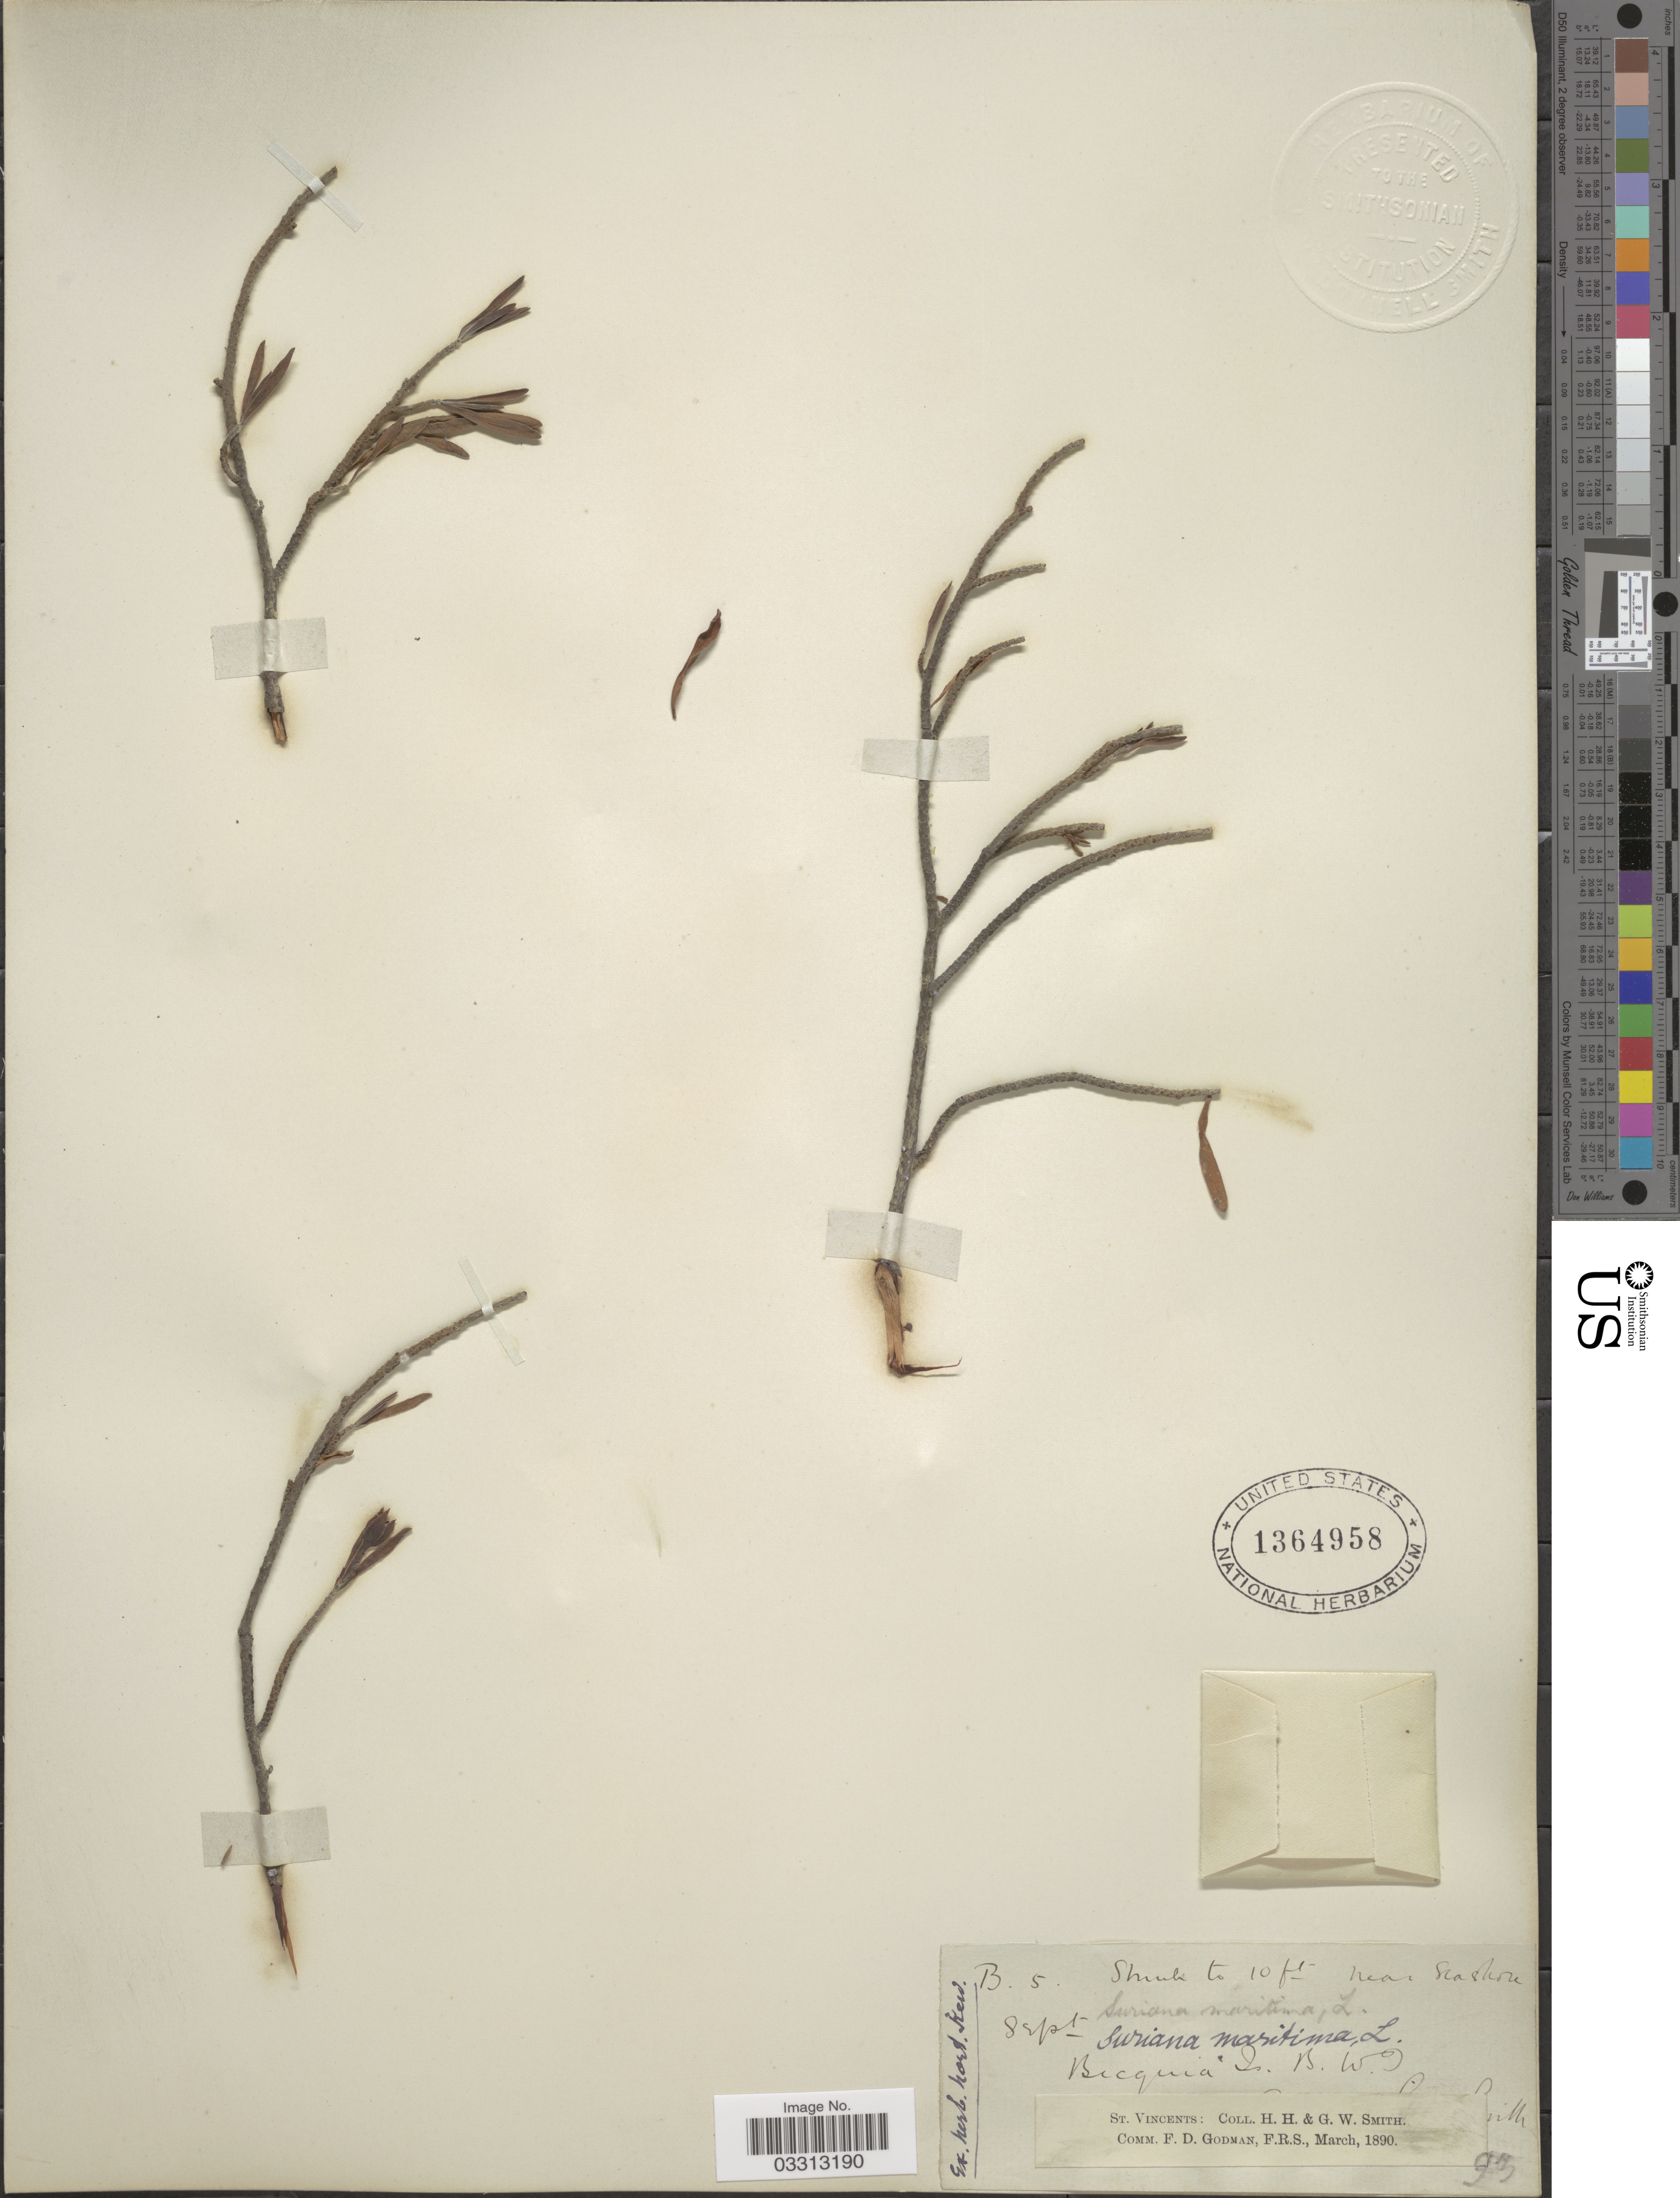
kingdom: Plantae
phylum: Tracheophyta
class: Magnoliopsida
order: Fabales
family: Surianaceae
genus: Suriana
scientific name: Suriana maritima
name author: L.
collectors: H. Smith & G. Smith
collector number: B5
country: St. Vincent - Grenadines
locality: Becquia Is. B. W. I. St. Vincents.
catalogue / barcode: US 1364958